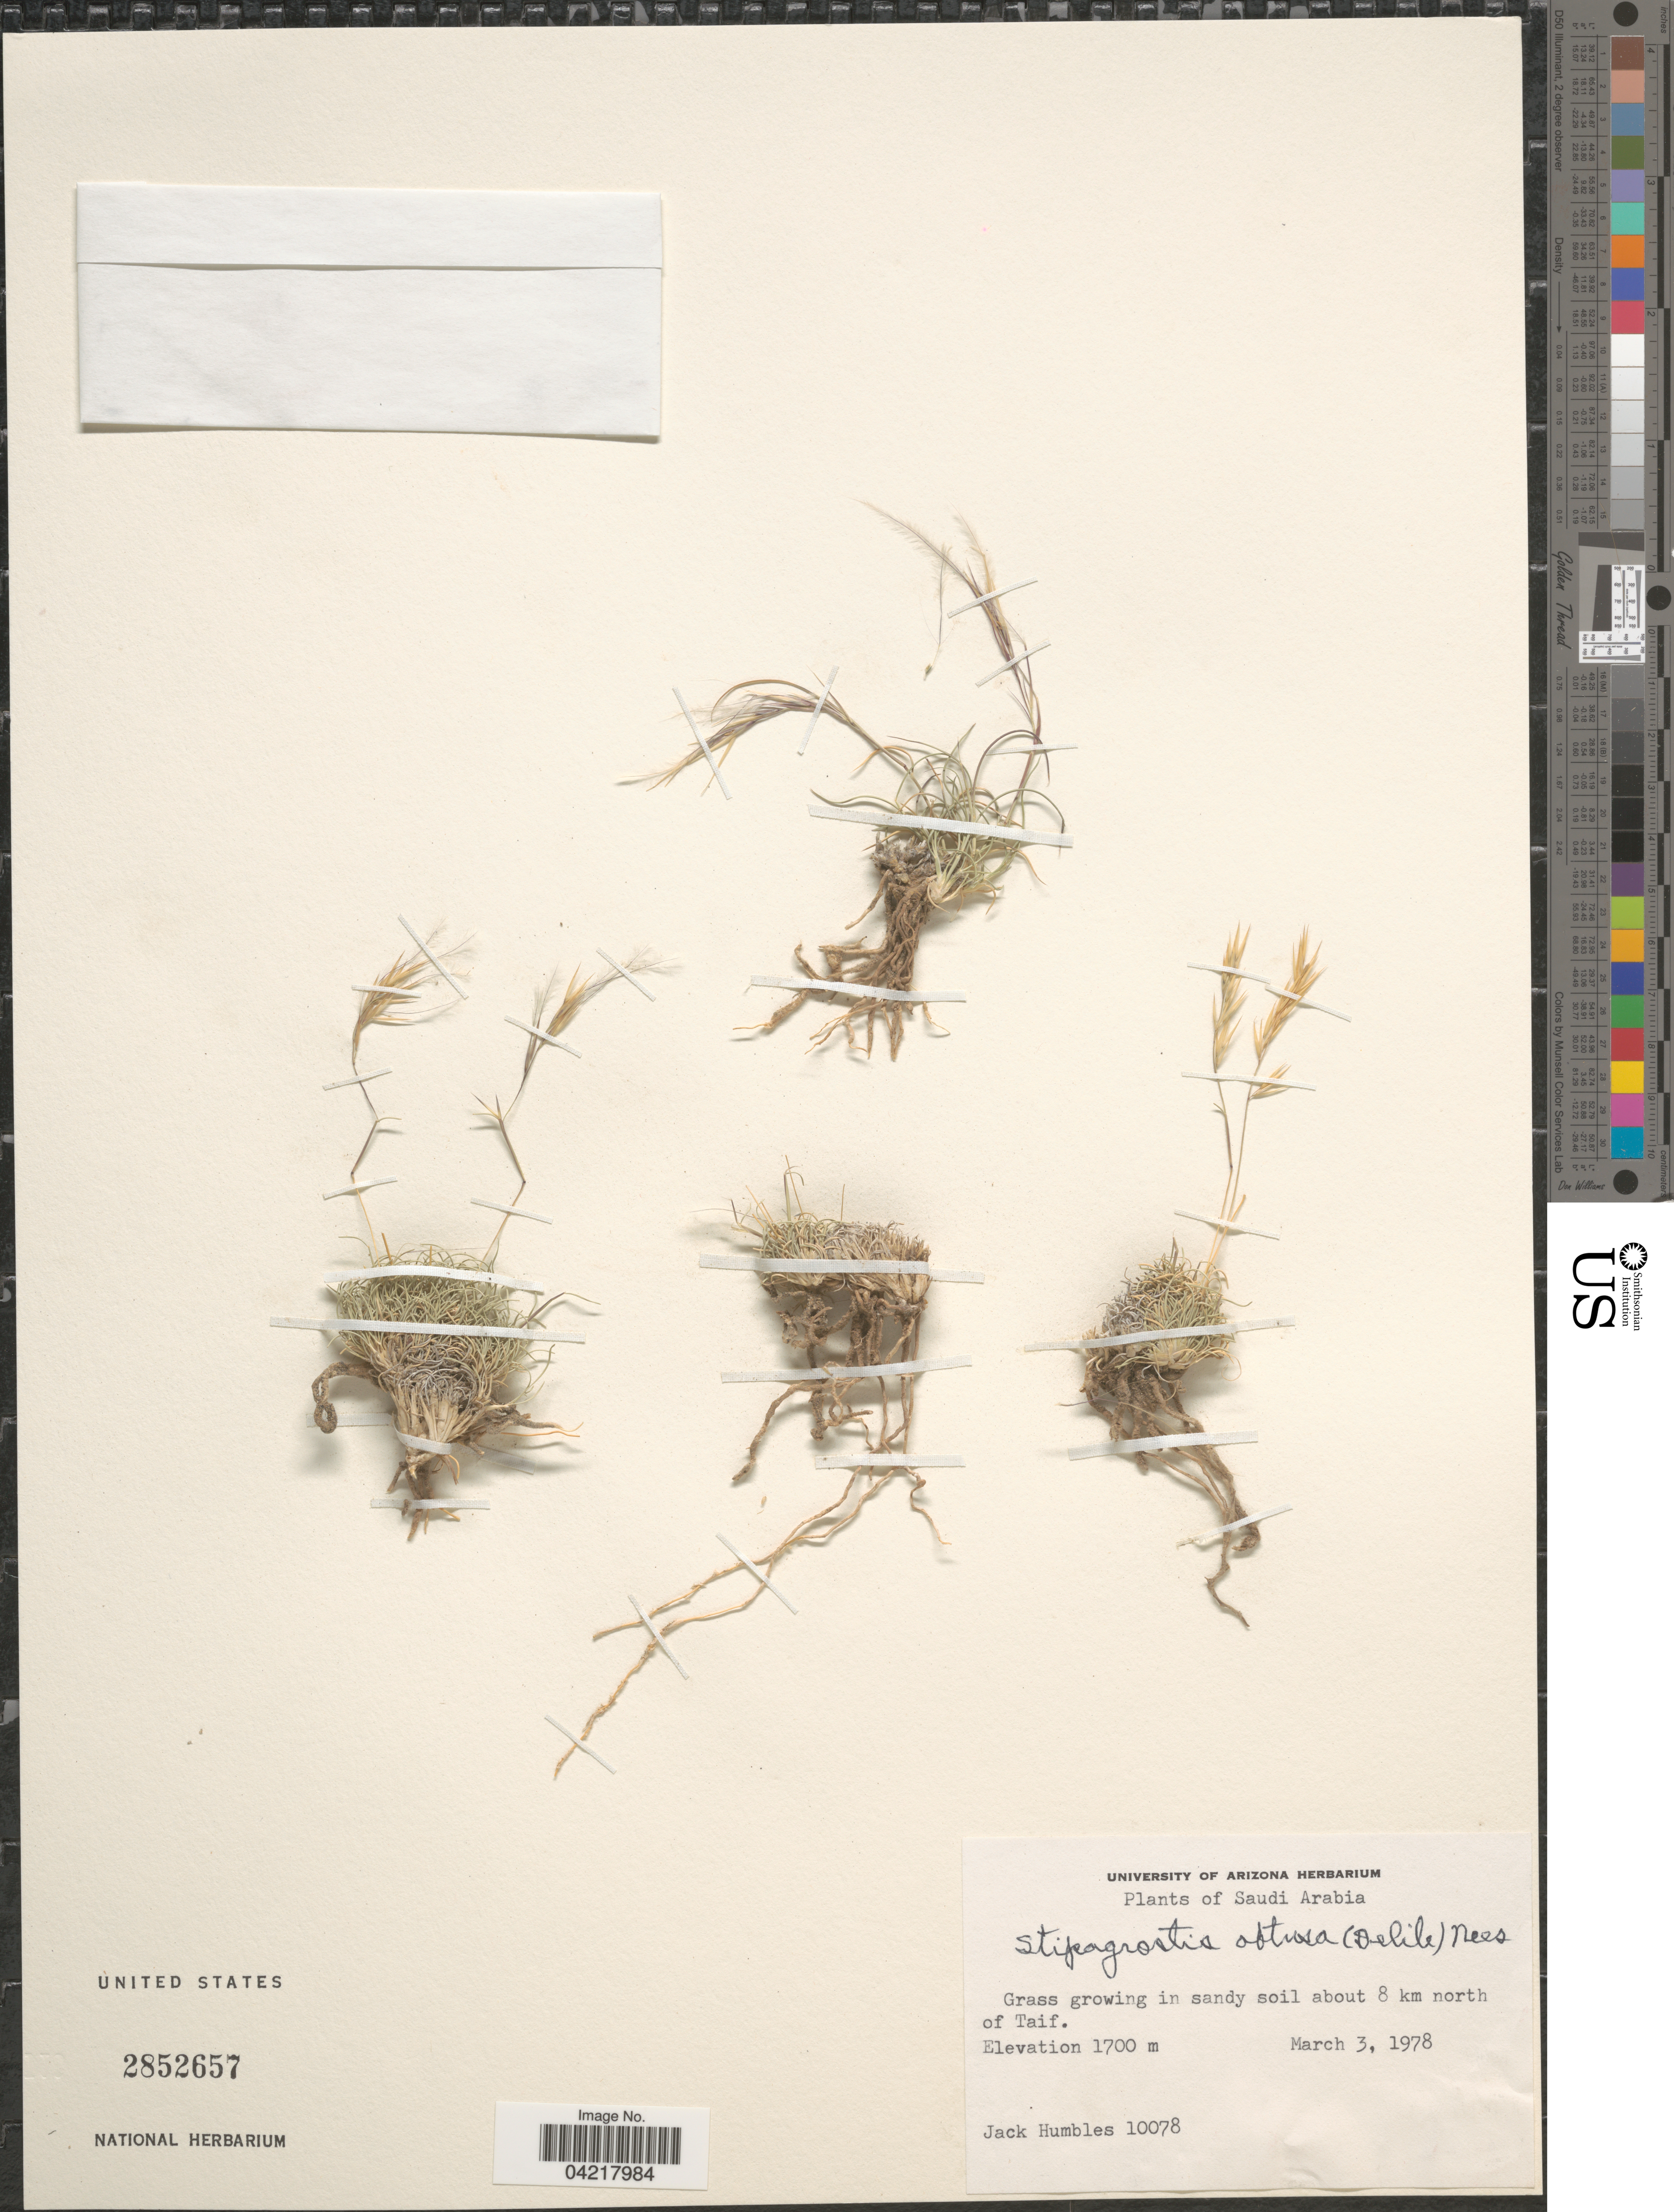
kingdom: Plantae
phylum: Tracheophyta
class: Liliopsida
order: Poales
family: Poaceae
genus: Stipagrostis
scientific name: Stipagrostis obtusa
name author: (Delile) Nees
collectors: J. Humbles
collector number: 10078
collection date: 1978-03-03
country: Saudi Arabia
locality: About 8 km north of Taif.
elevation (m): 1700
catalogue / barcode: US 2852657